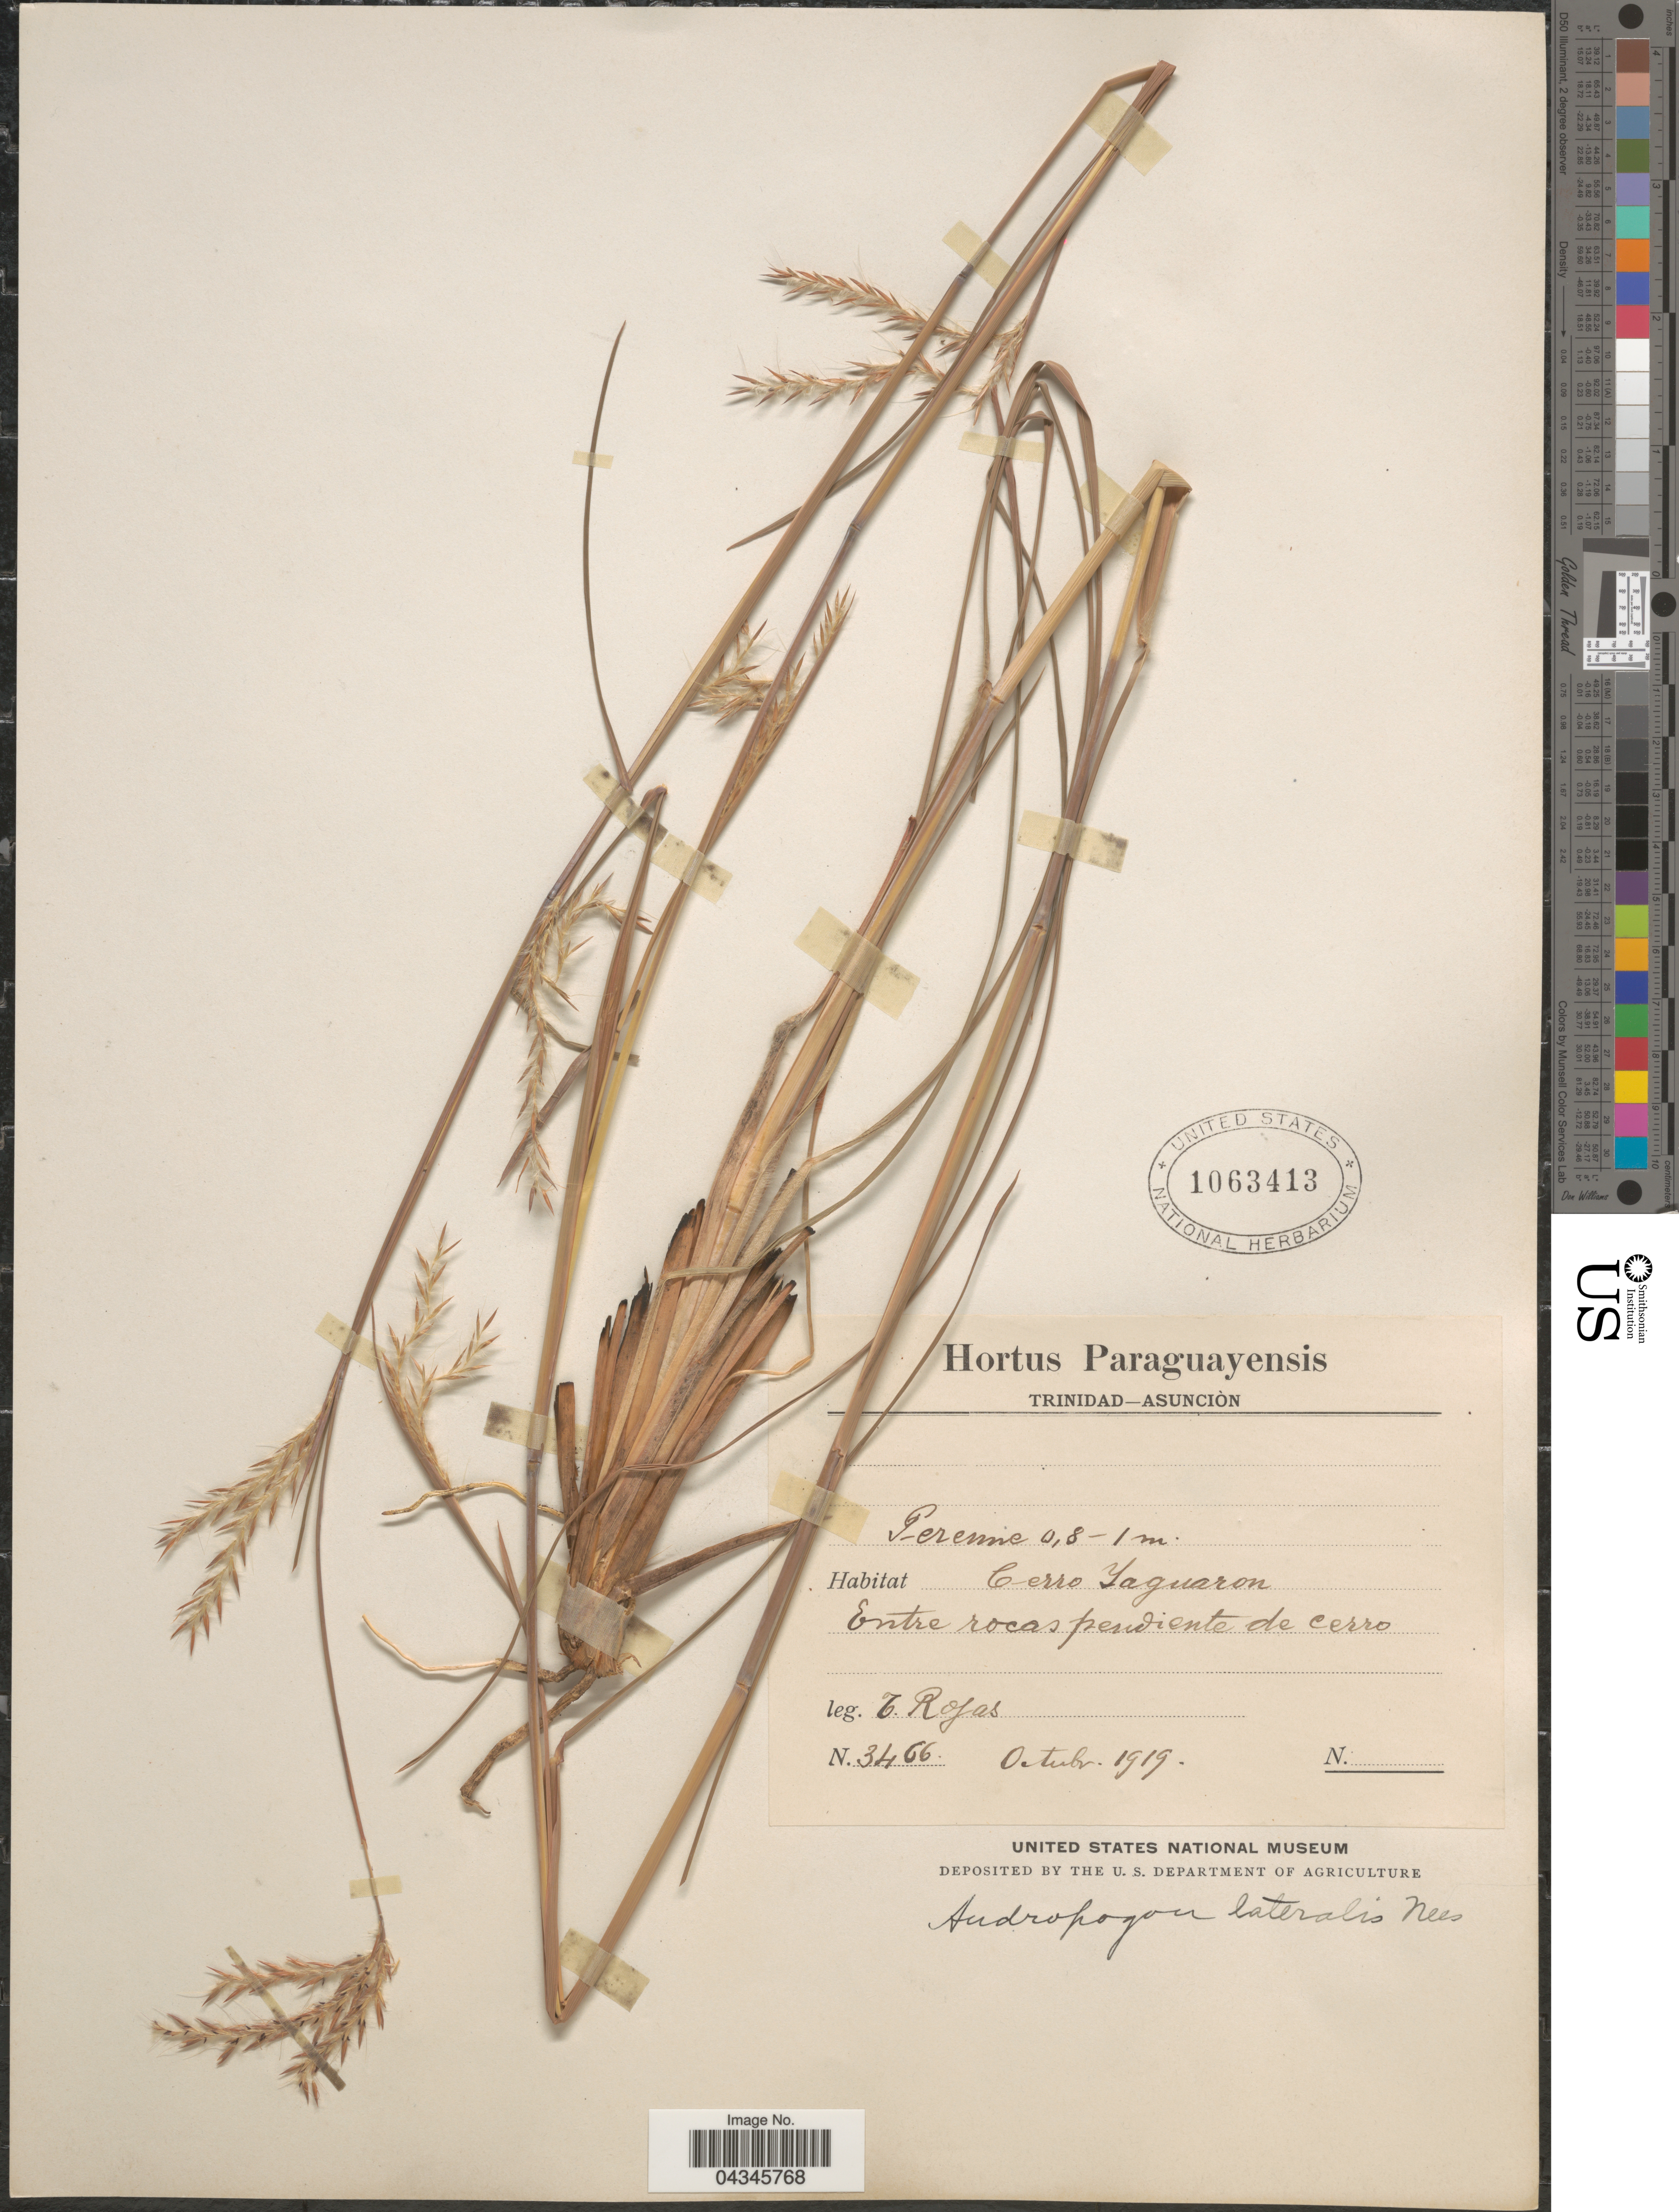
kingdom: Plantae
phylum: Tracheophyta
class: Liliopsida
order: Poales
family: Poaceae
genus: Andropogon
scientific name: Andropogon lateralis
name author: Nees in Mart.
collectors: T. Rojas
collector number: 3466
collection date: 1919-10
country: Paraguay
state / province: Asuncion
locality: Trinidad-Asuncion. Cerro Yaguaron. Entre rocas pendiente de cerro.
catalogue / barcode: US 1063413